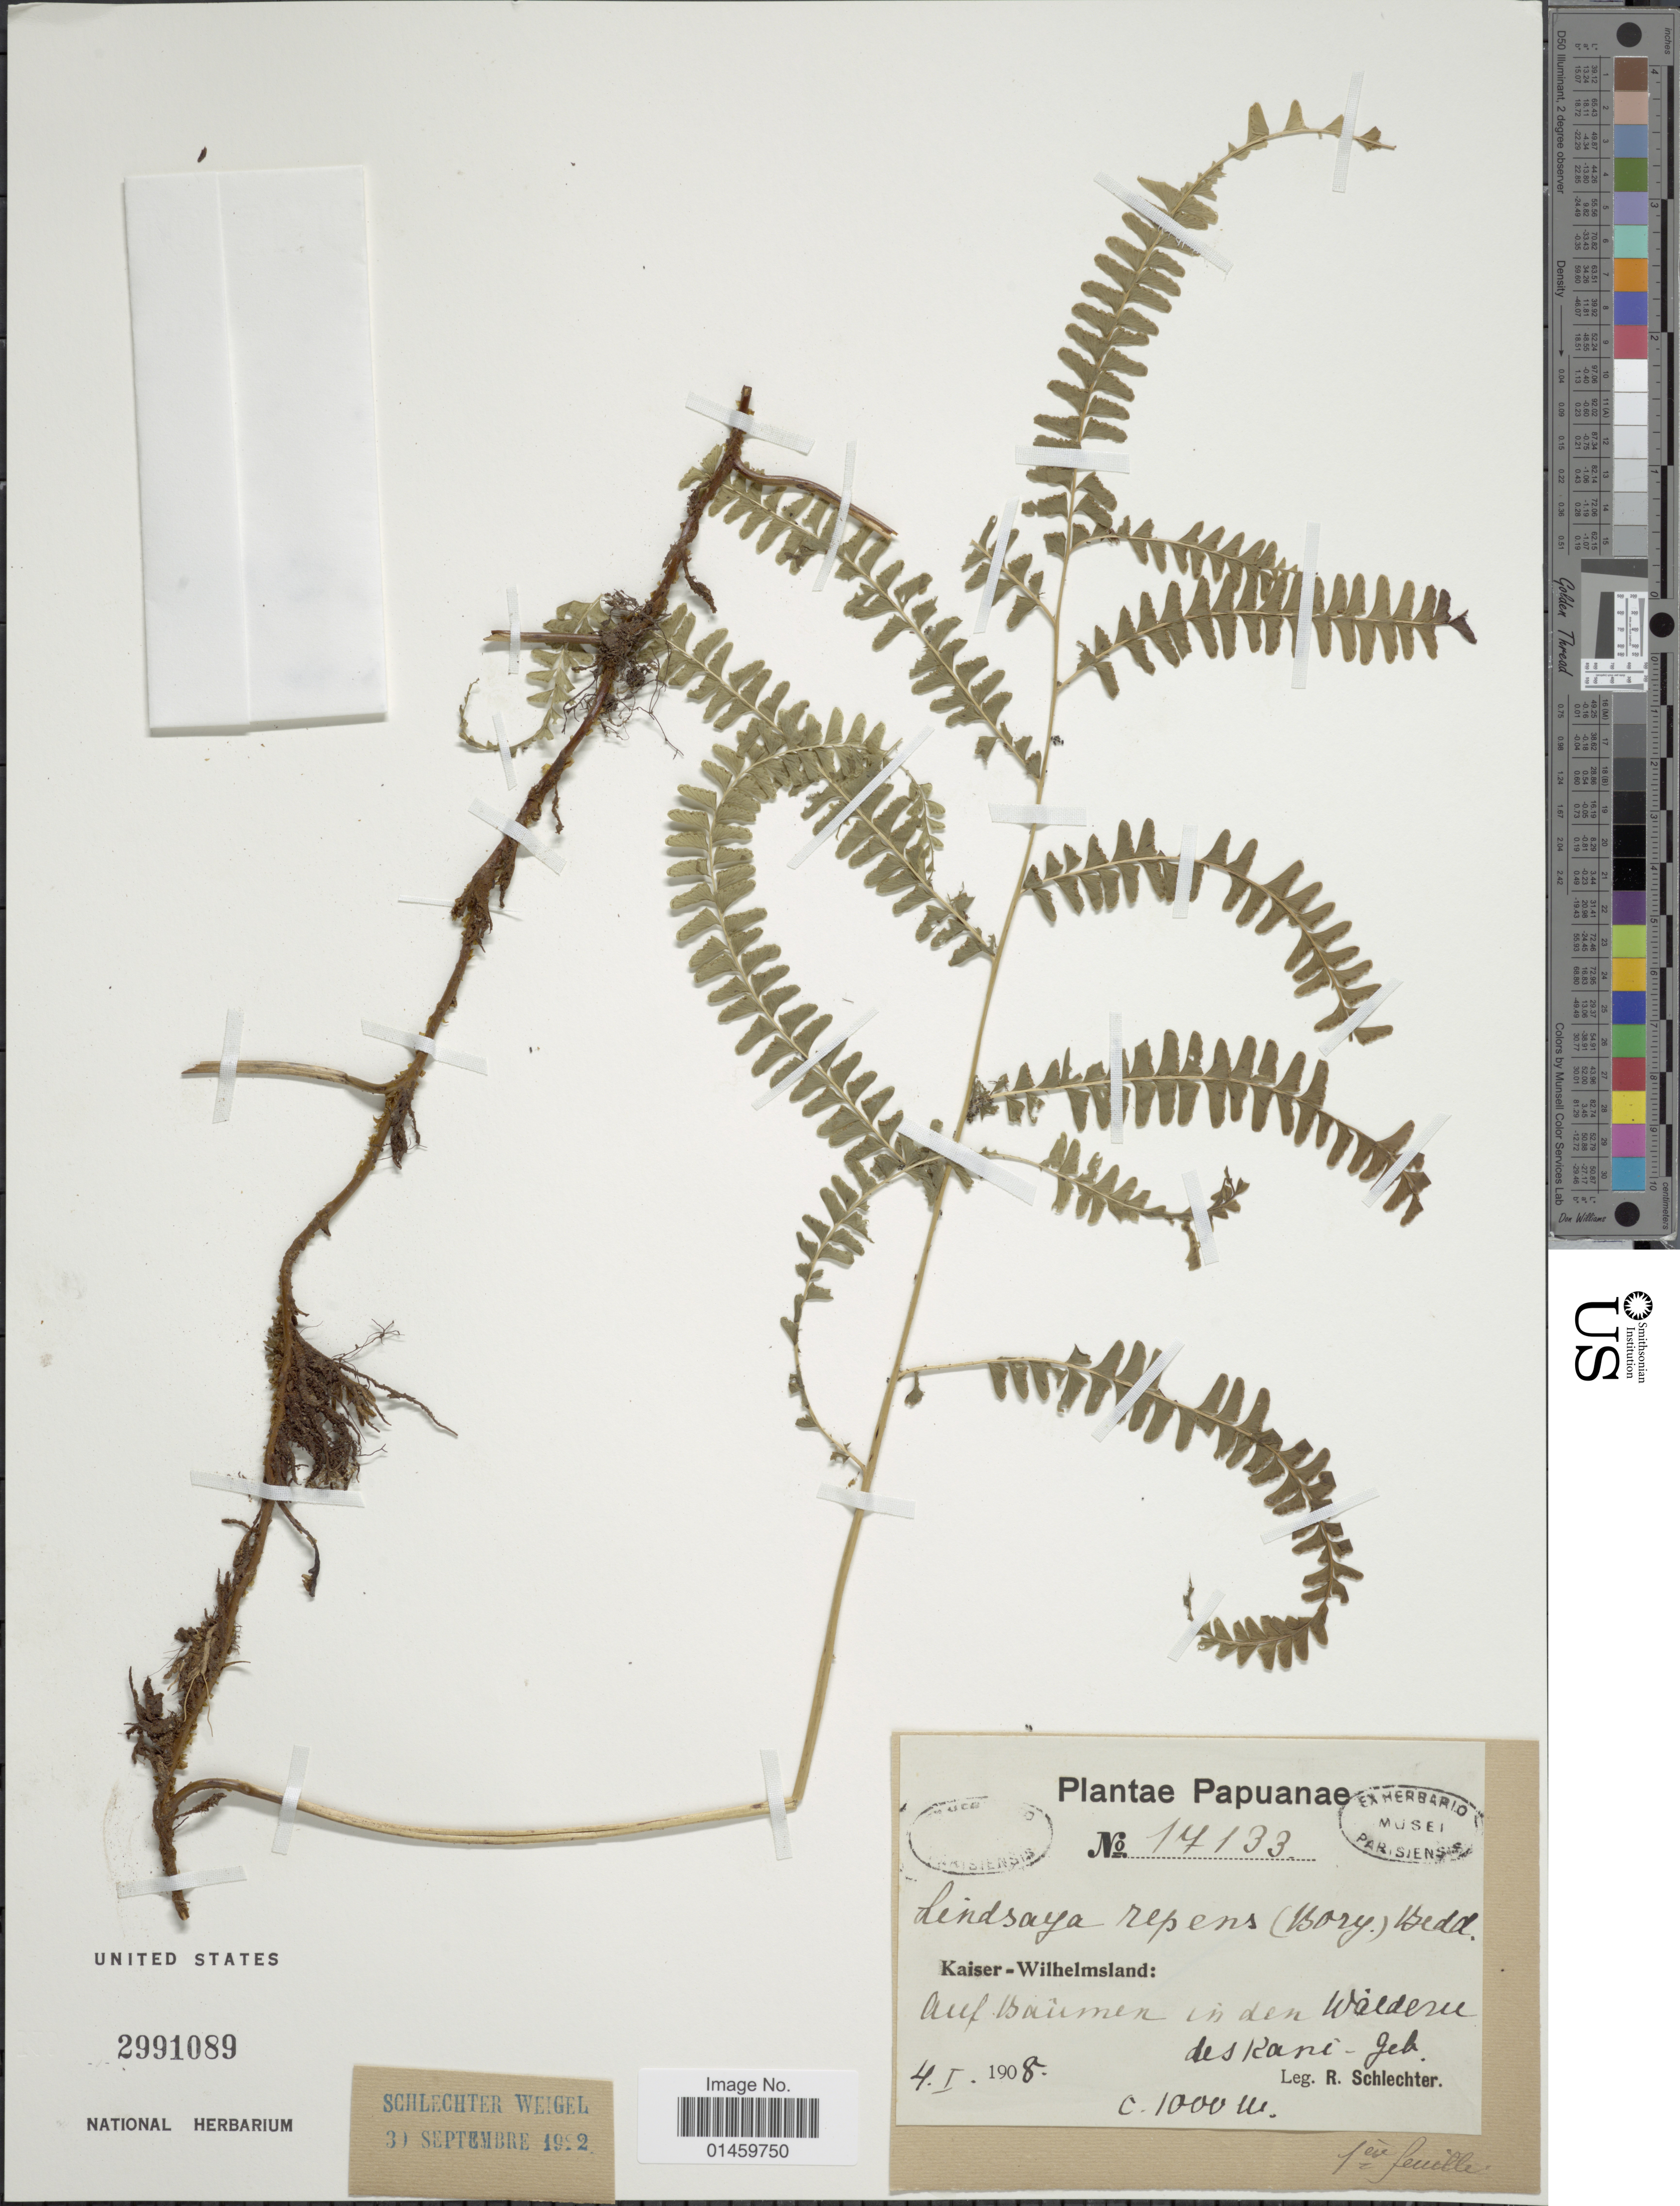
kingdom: Plantae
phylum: Tracheophyta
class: Polypodiopsida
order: Polypodiales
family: Lindsaeaceae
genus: Lindsaea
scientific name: Lindsaea repens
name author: (Bory) Thwaites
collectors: F. R. R. Schlechter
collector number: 17133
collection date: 1908-01-04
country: Papua New Guinea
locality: Plantae Papuanae. Kaiser-Wilhelmsland: Auf Bäumen in den Wäldern des Kani Geb.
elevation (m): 1000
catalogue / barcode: US 2991089